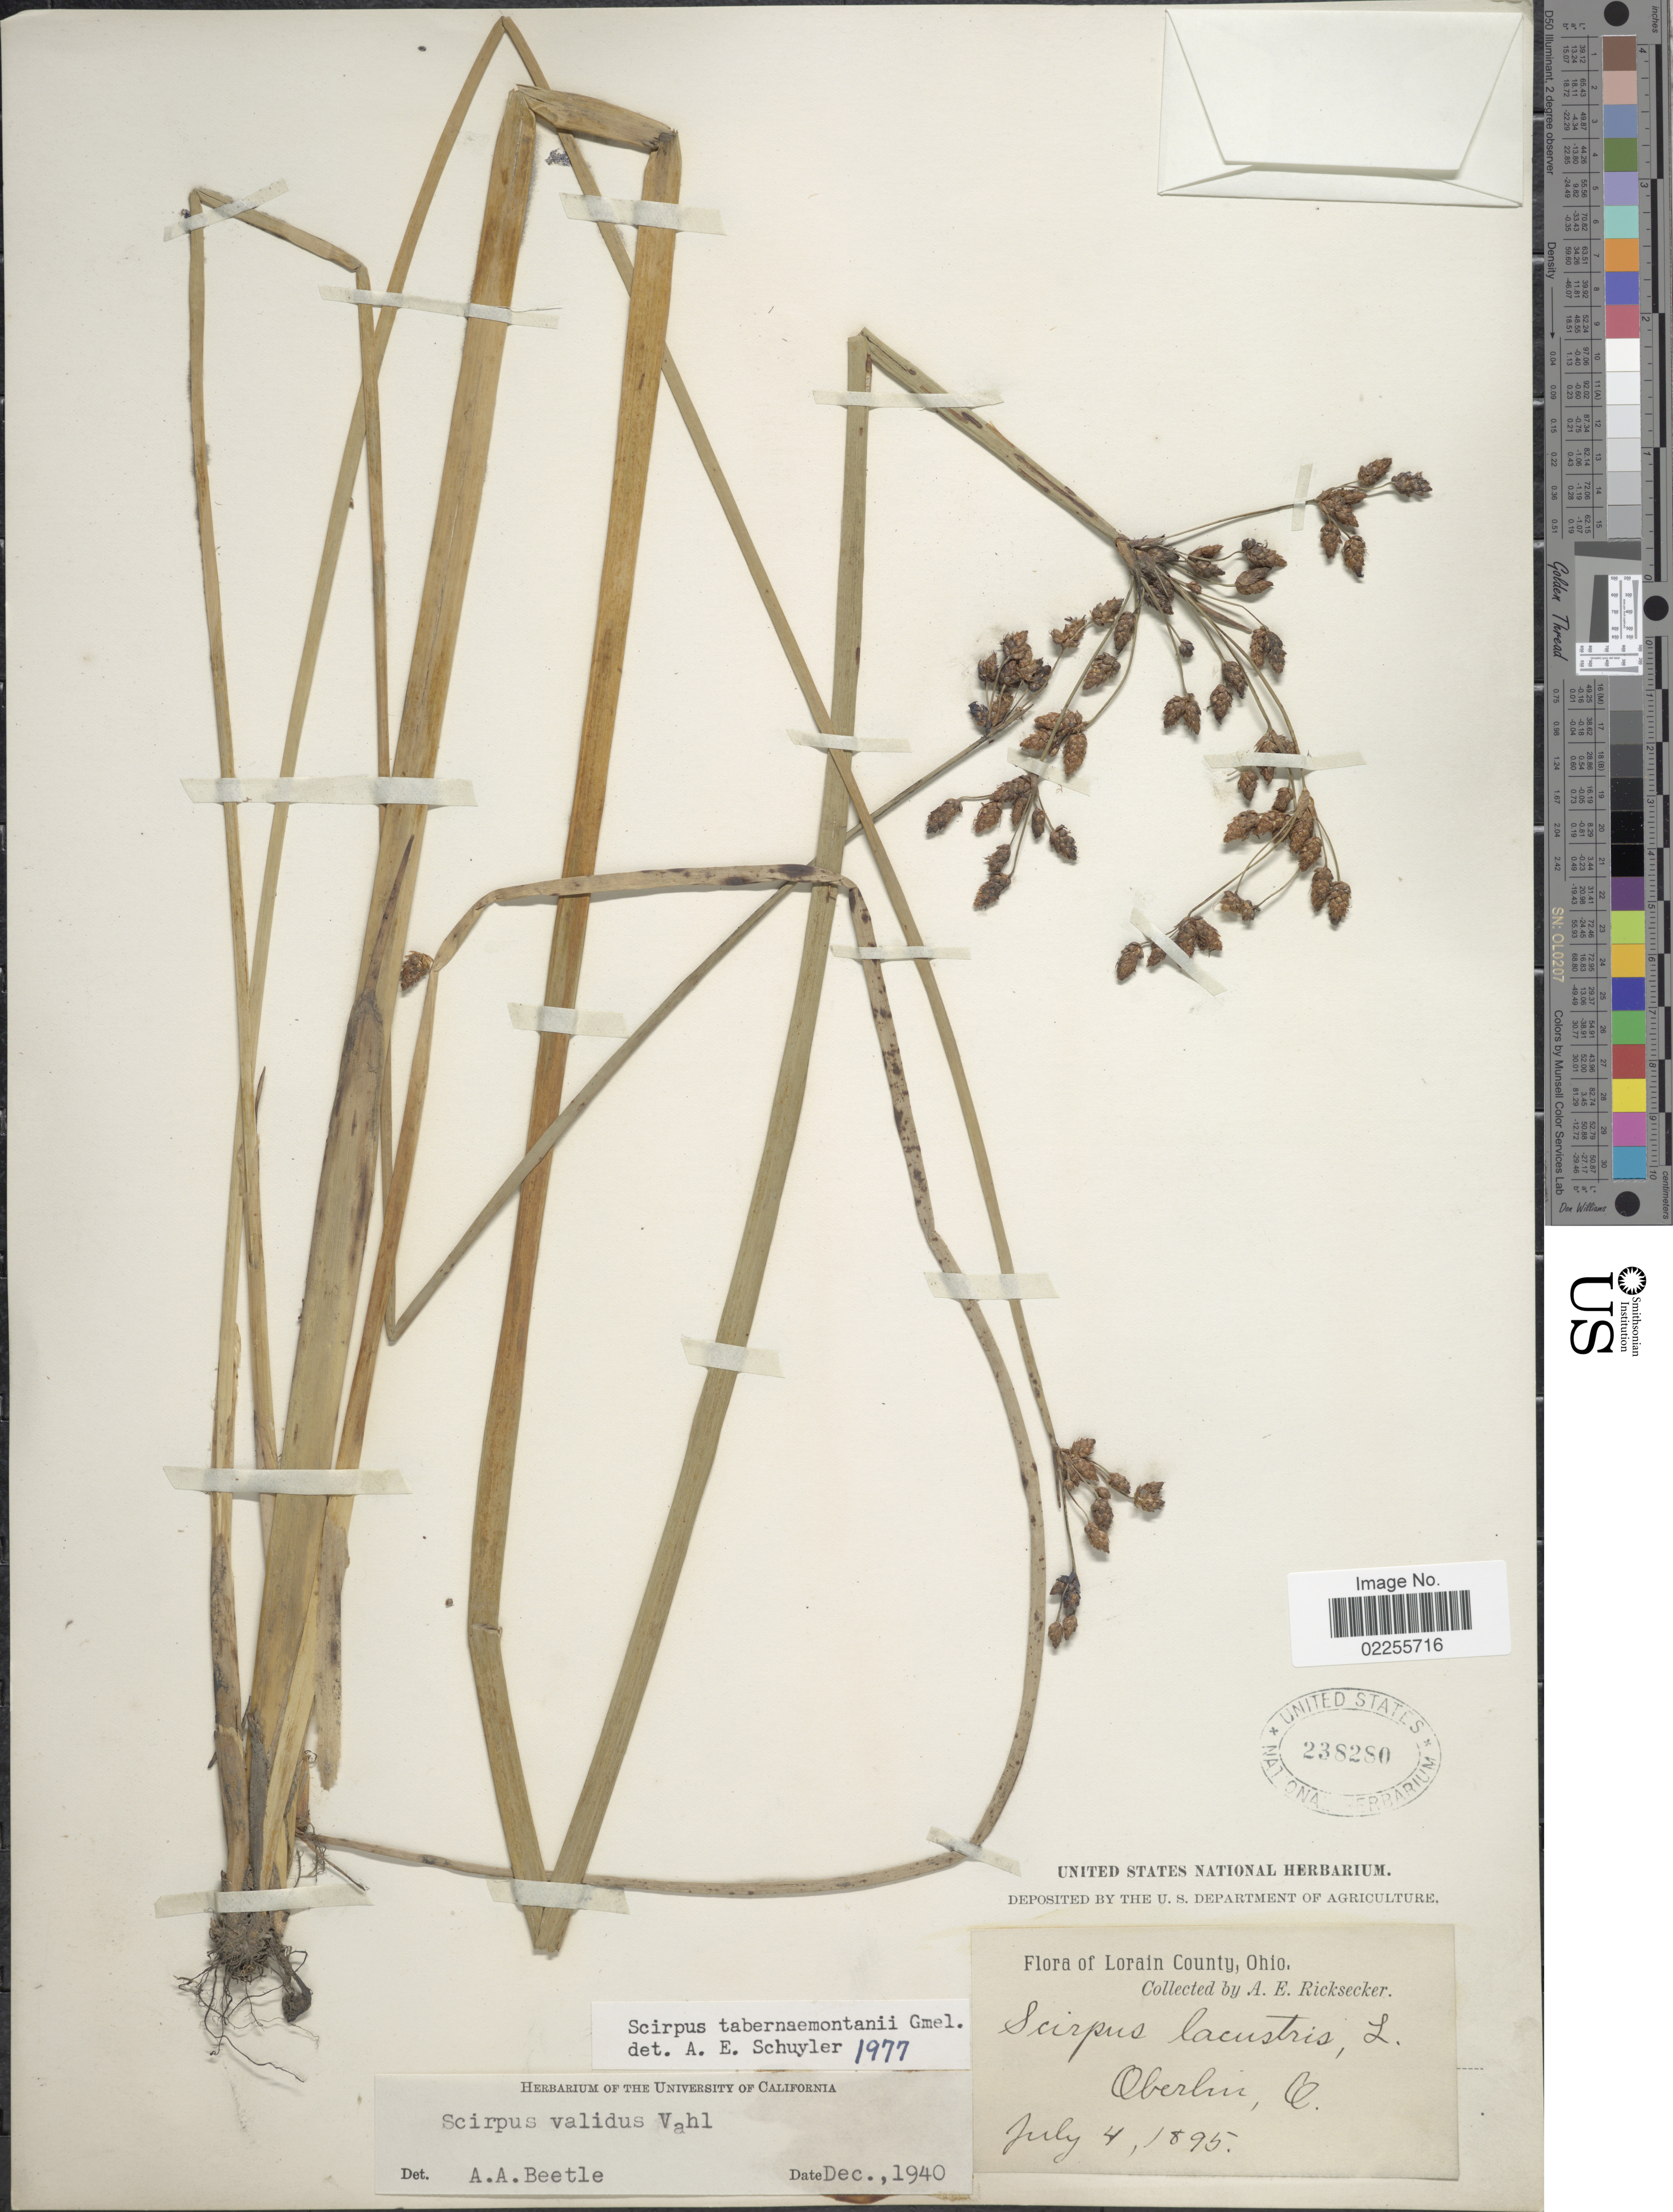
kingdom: Plantae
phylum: Tracheophyta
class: Liliopsida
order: Poales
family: Cyperaceae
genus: Schoenoplectus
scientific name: Schoenoplectus tabernaemontani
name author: (C.C. Gmel.) Palla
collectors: A. E. Ricksecker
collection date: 1895-07-04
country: United States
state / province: Ohio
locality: Oberlin.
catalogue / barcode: US 238280